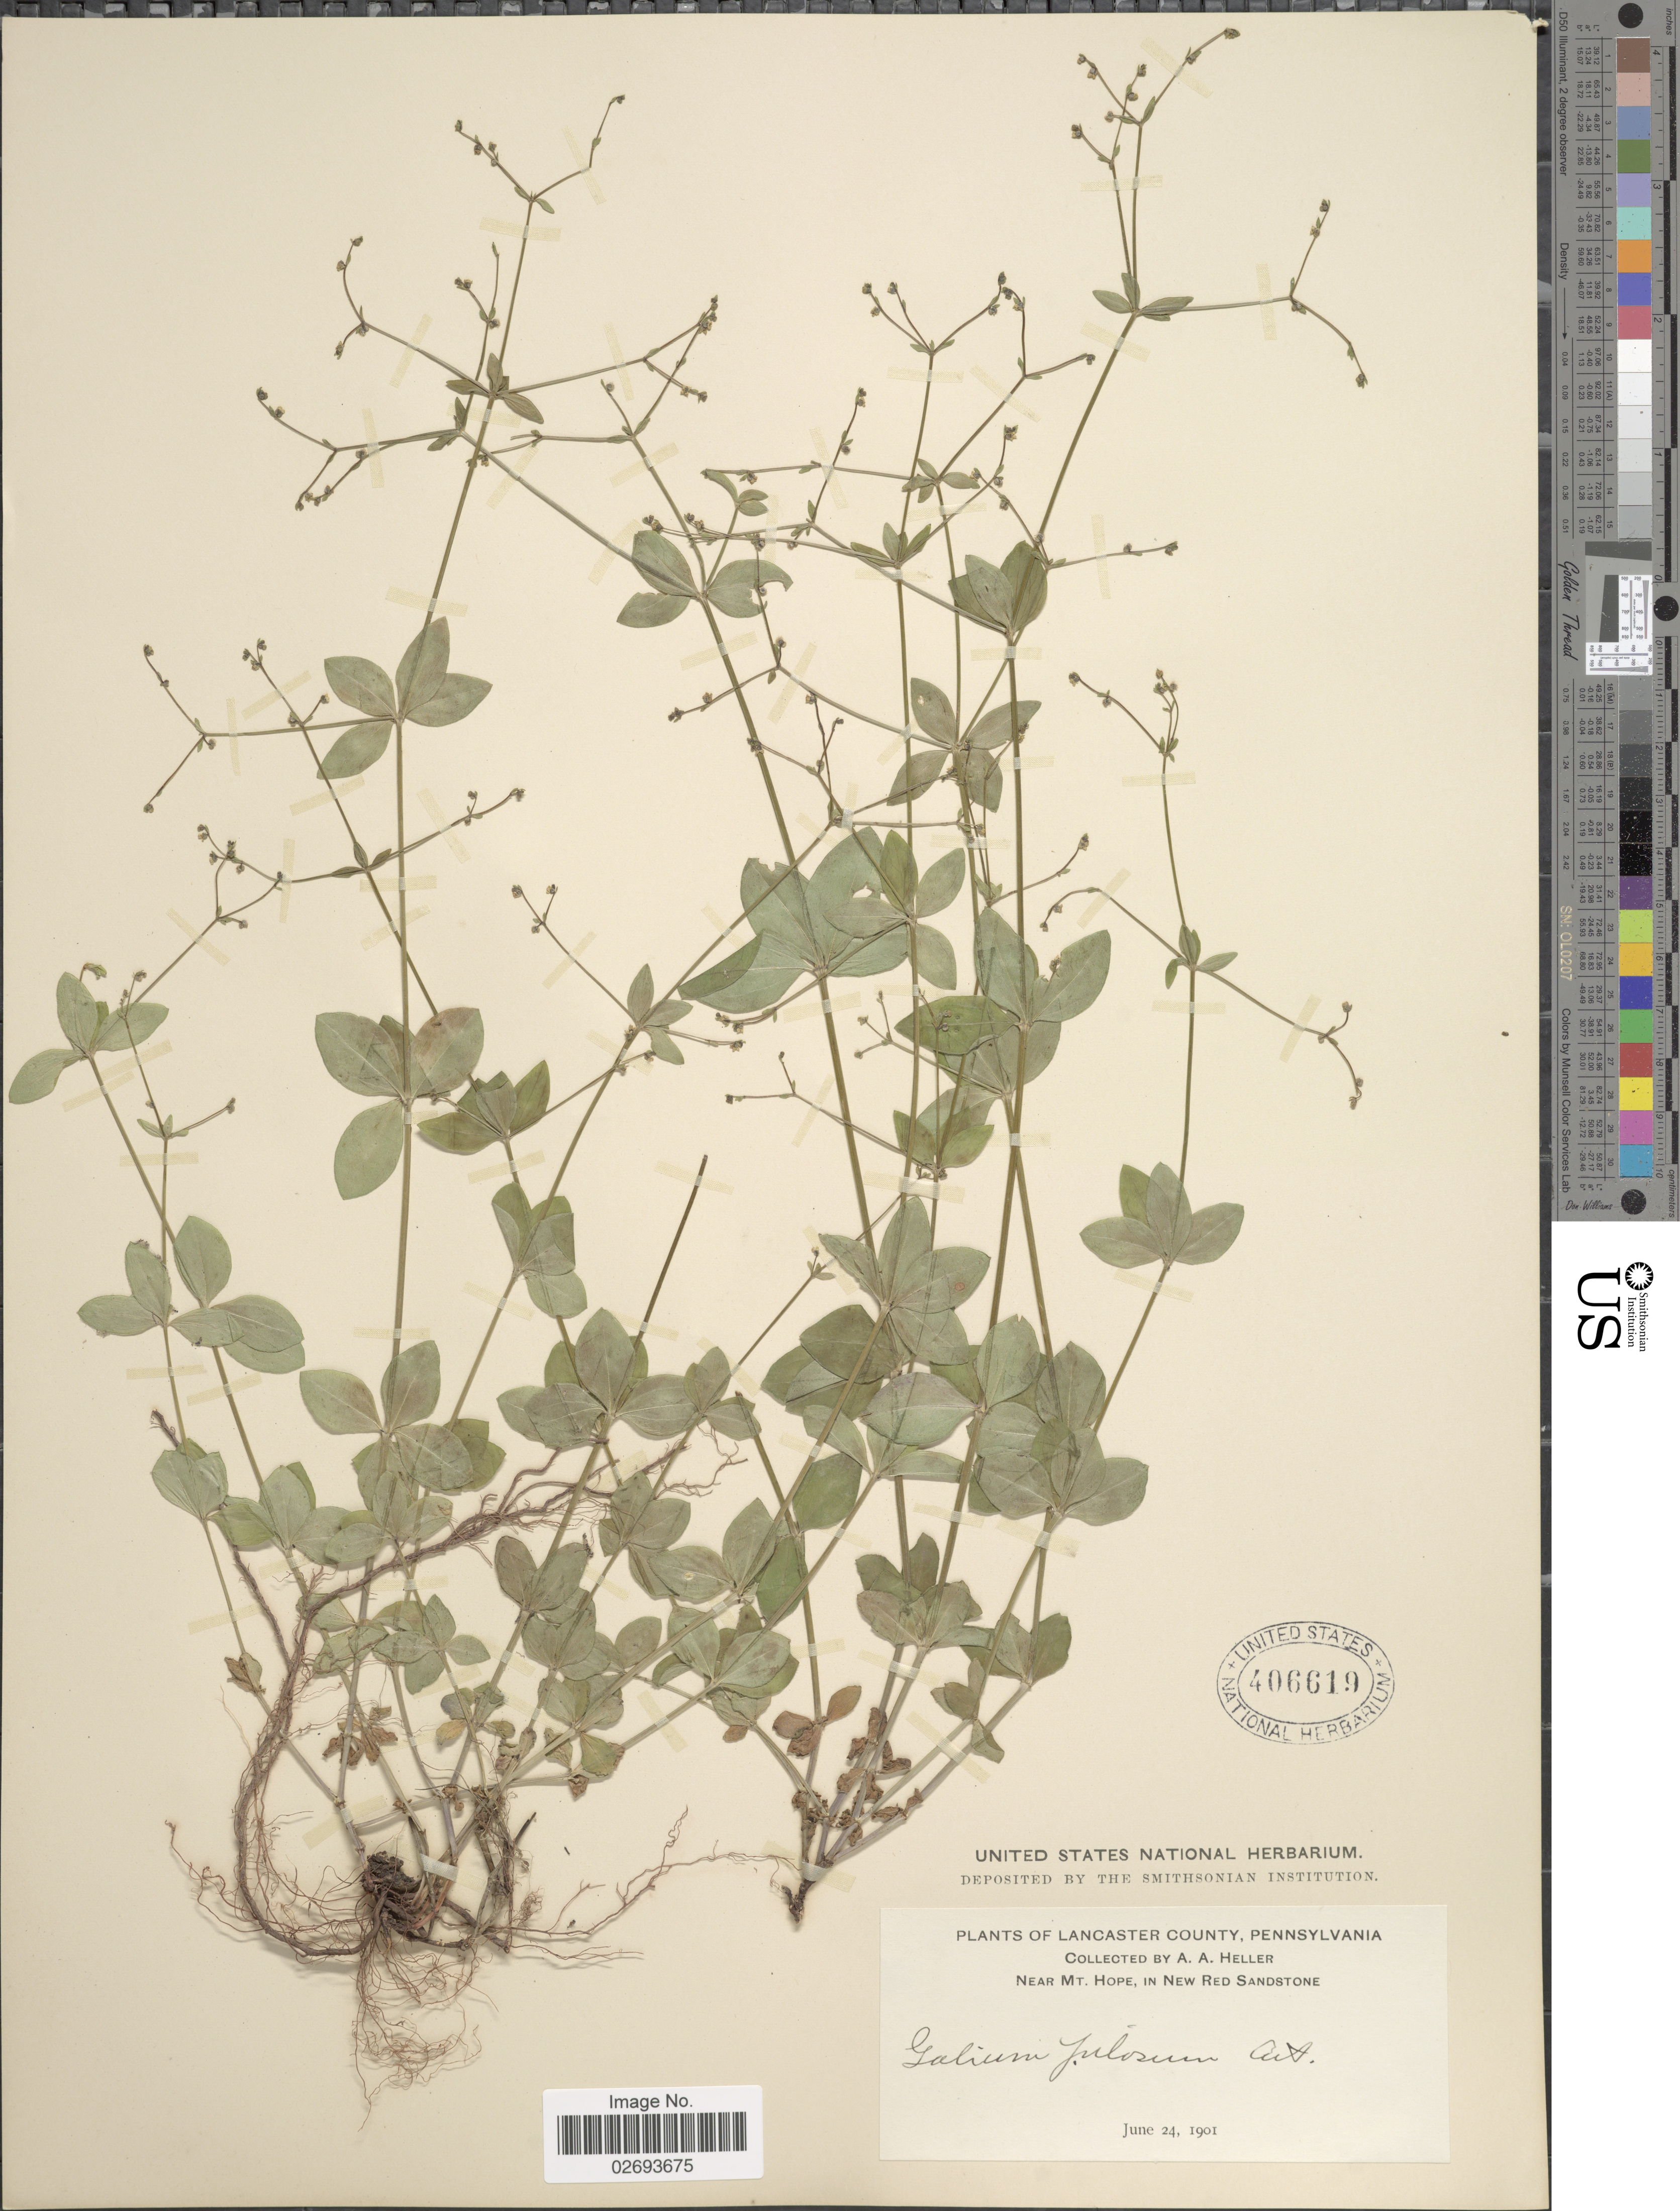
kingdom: Plantae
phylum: Tracheophyta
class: Magnoliopsida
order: Gentianales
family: Rubiaceae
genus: Galium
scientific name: Galium pilosum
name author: Aiton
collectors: A. A. Heller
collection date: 1901-06-24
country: United States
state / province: Pennsylvania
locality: Lancaster County, near Mt. Hope, in New Red Sandstone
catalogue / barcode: US 406619